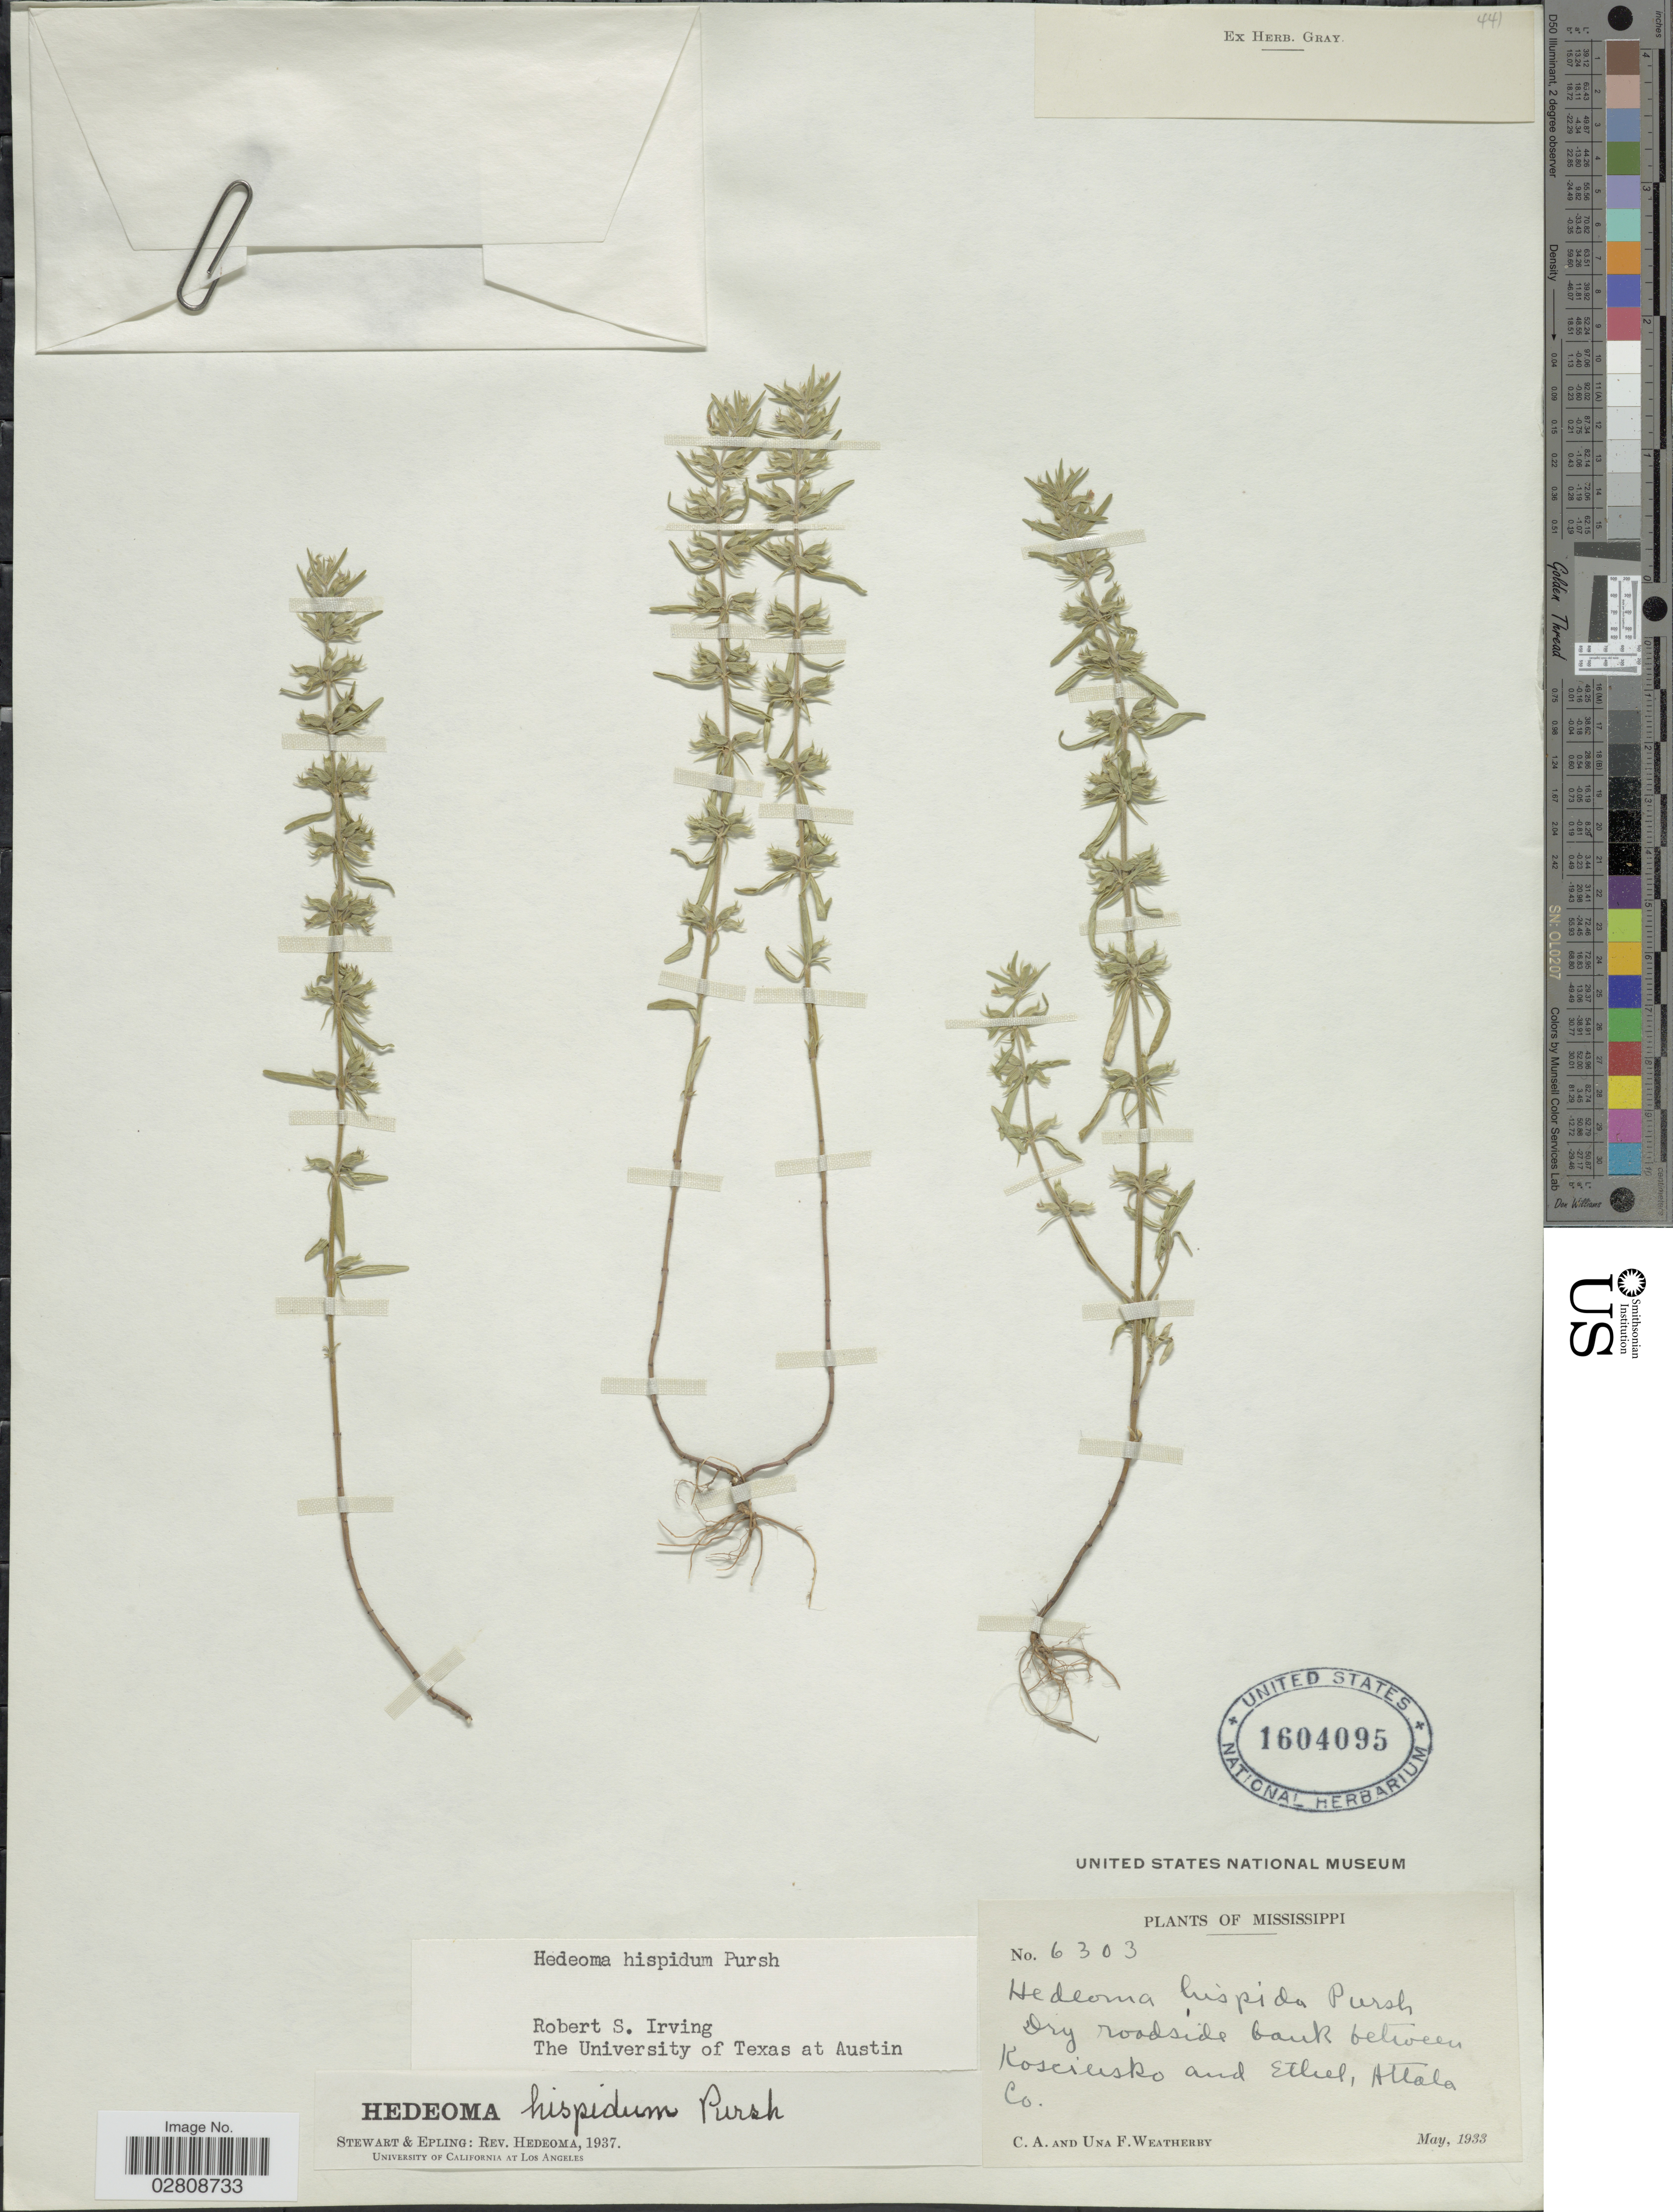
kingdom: Plantae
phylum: Tracheophyta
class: Magnoliopsida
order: Lamiales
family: Lamiaceae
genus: Hedeoma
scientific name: Hedeoma hispida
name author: Pursh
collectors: C. A. Weatherby & U. Weatherby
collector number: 6303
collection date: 1933-05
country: United States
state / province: Mississippi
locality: Dry roadside between Kosciusko and Ethel, Attala Co.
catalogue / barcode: US 1604095